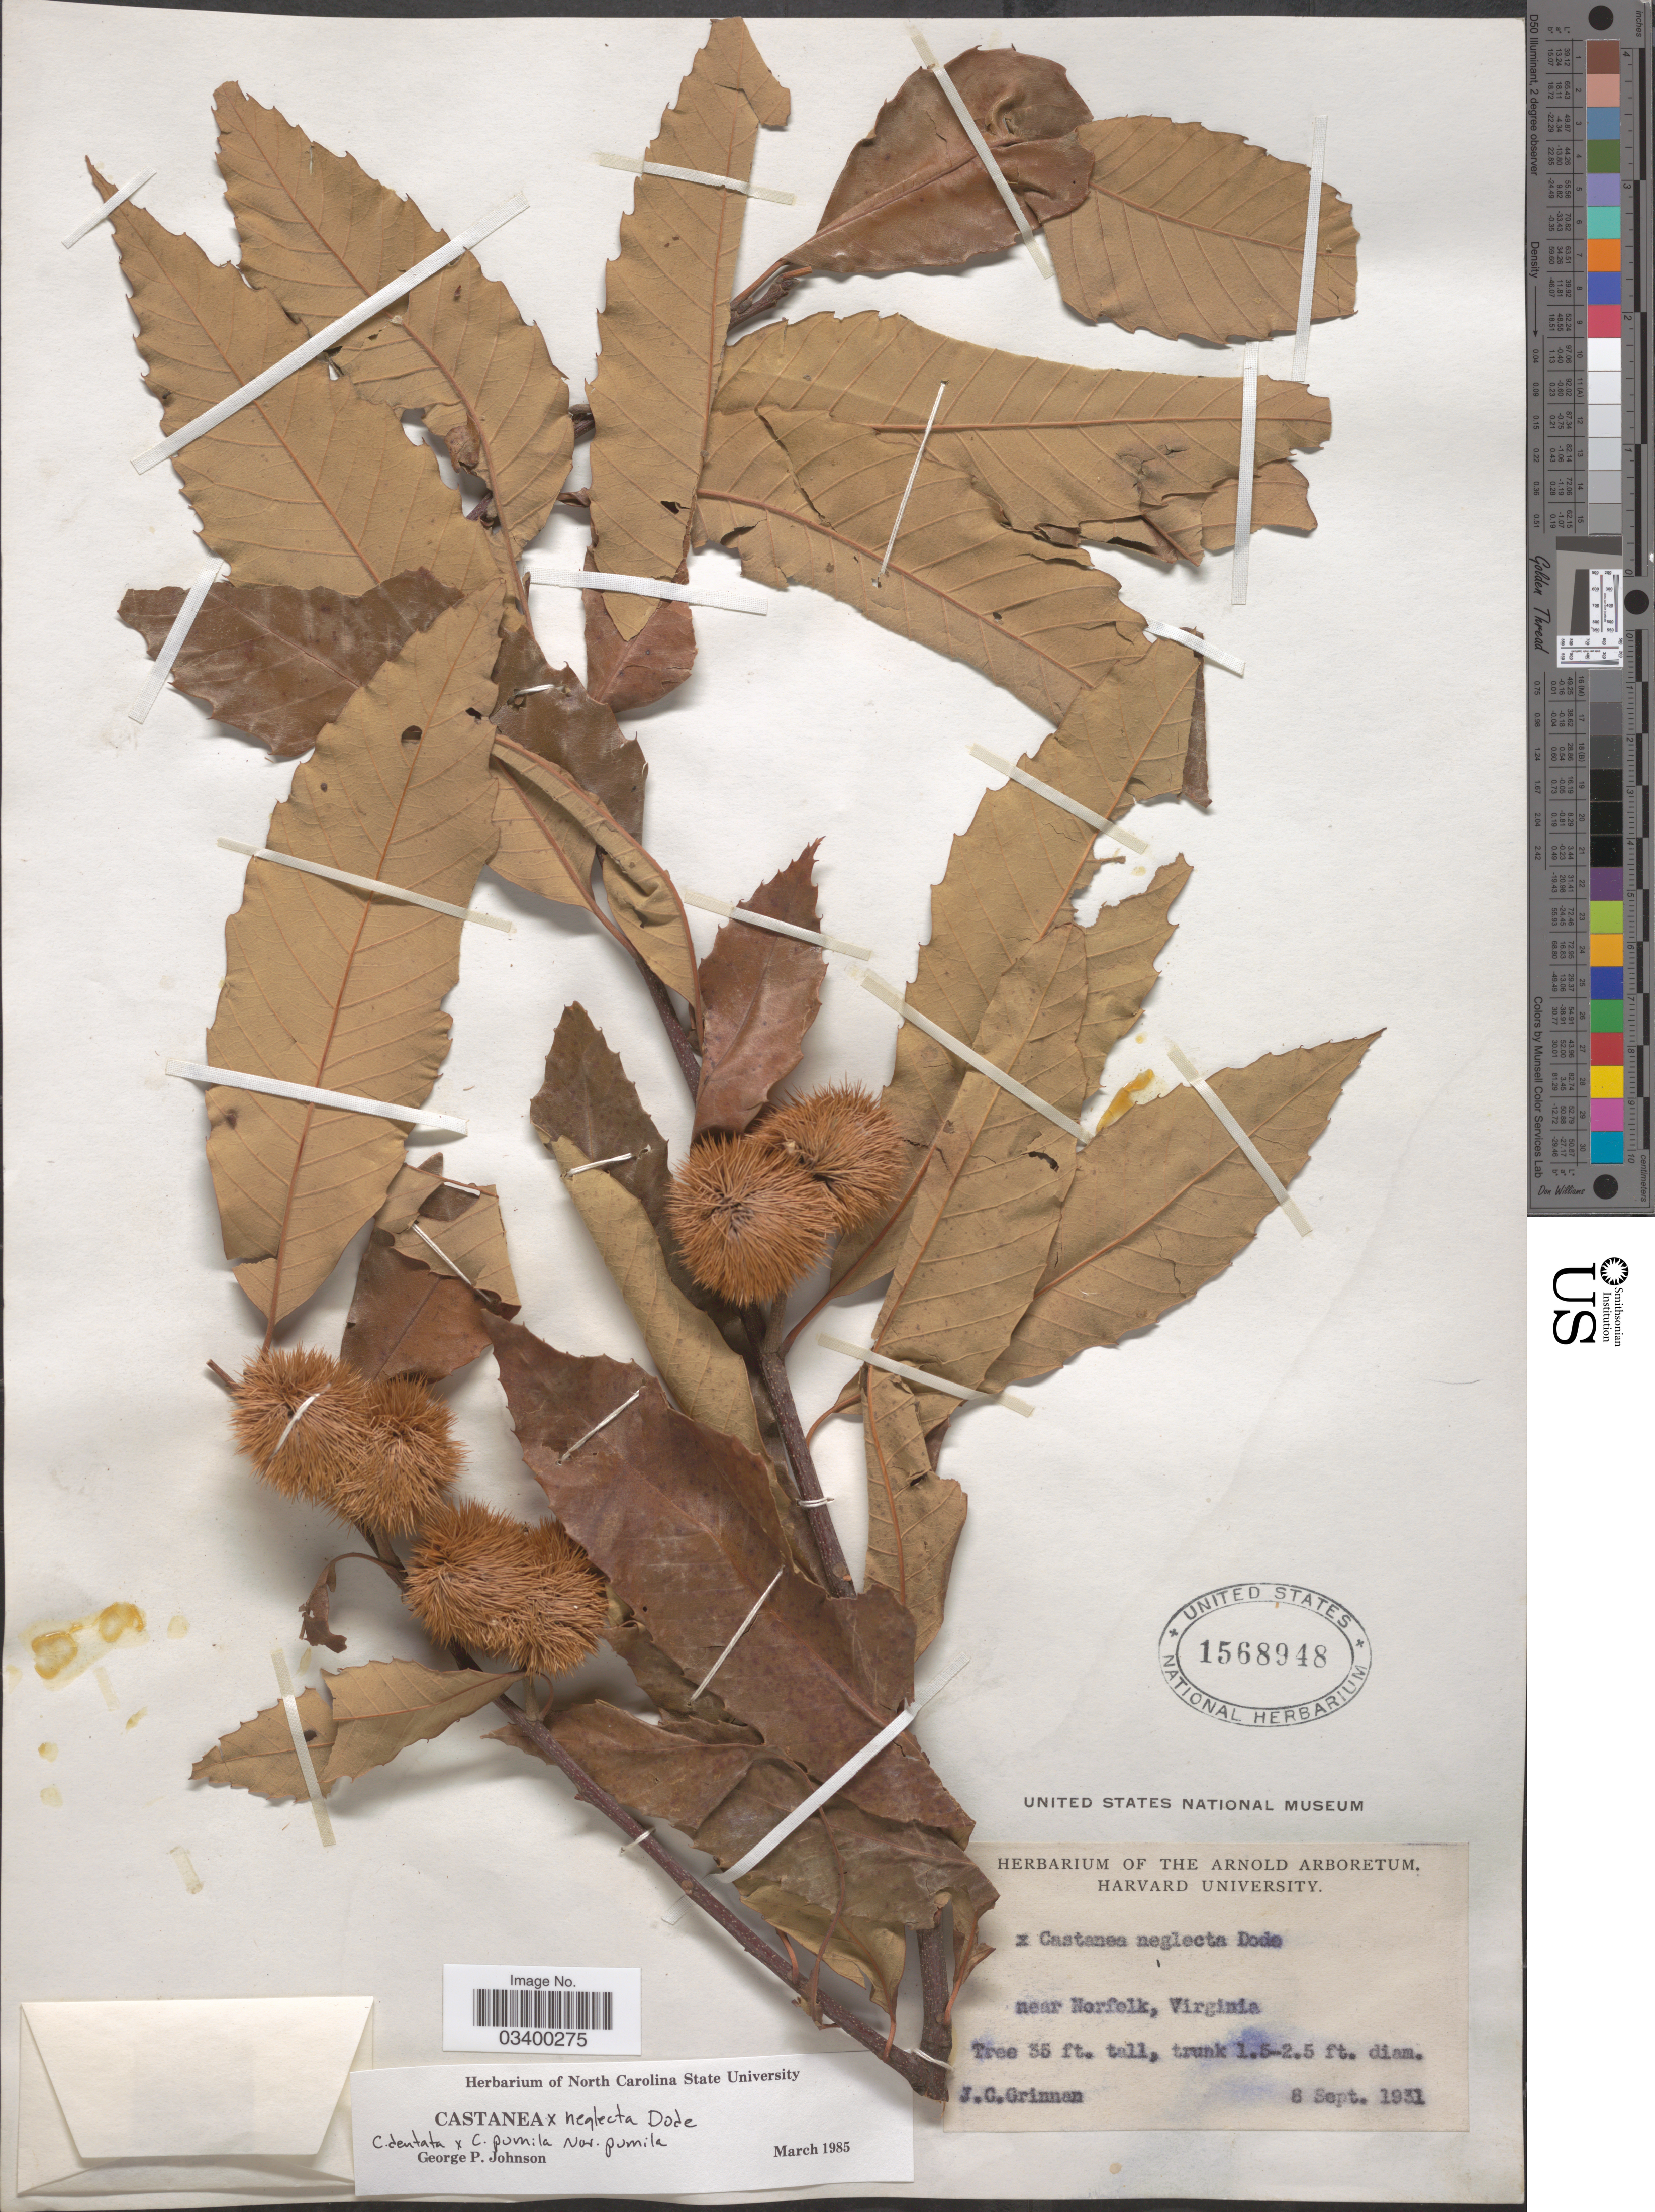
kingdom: Plantae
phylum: Tracheophyta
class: Magnoliopsida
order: Fagales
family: Fagaceae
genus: Castanea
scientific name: Castanea x neglecta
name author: Dode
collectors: J. Grinnan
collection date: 1931-09-08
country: United States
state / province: Virginia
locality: Near Norfolk.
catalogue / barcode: US 1568948